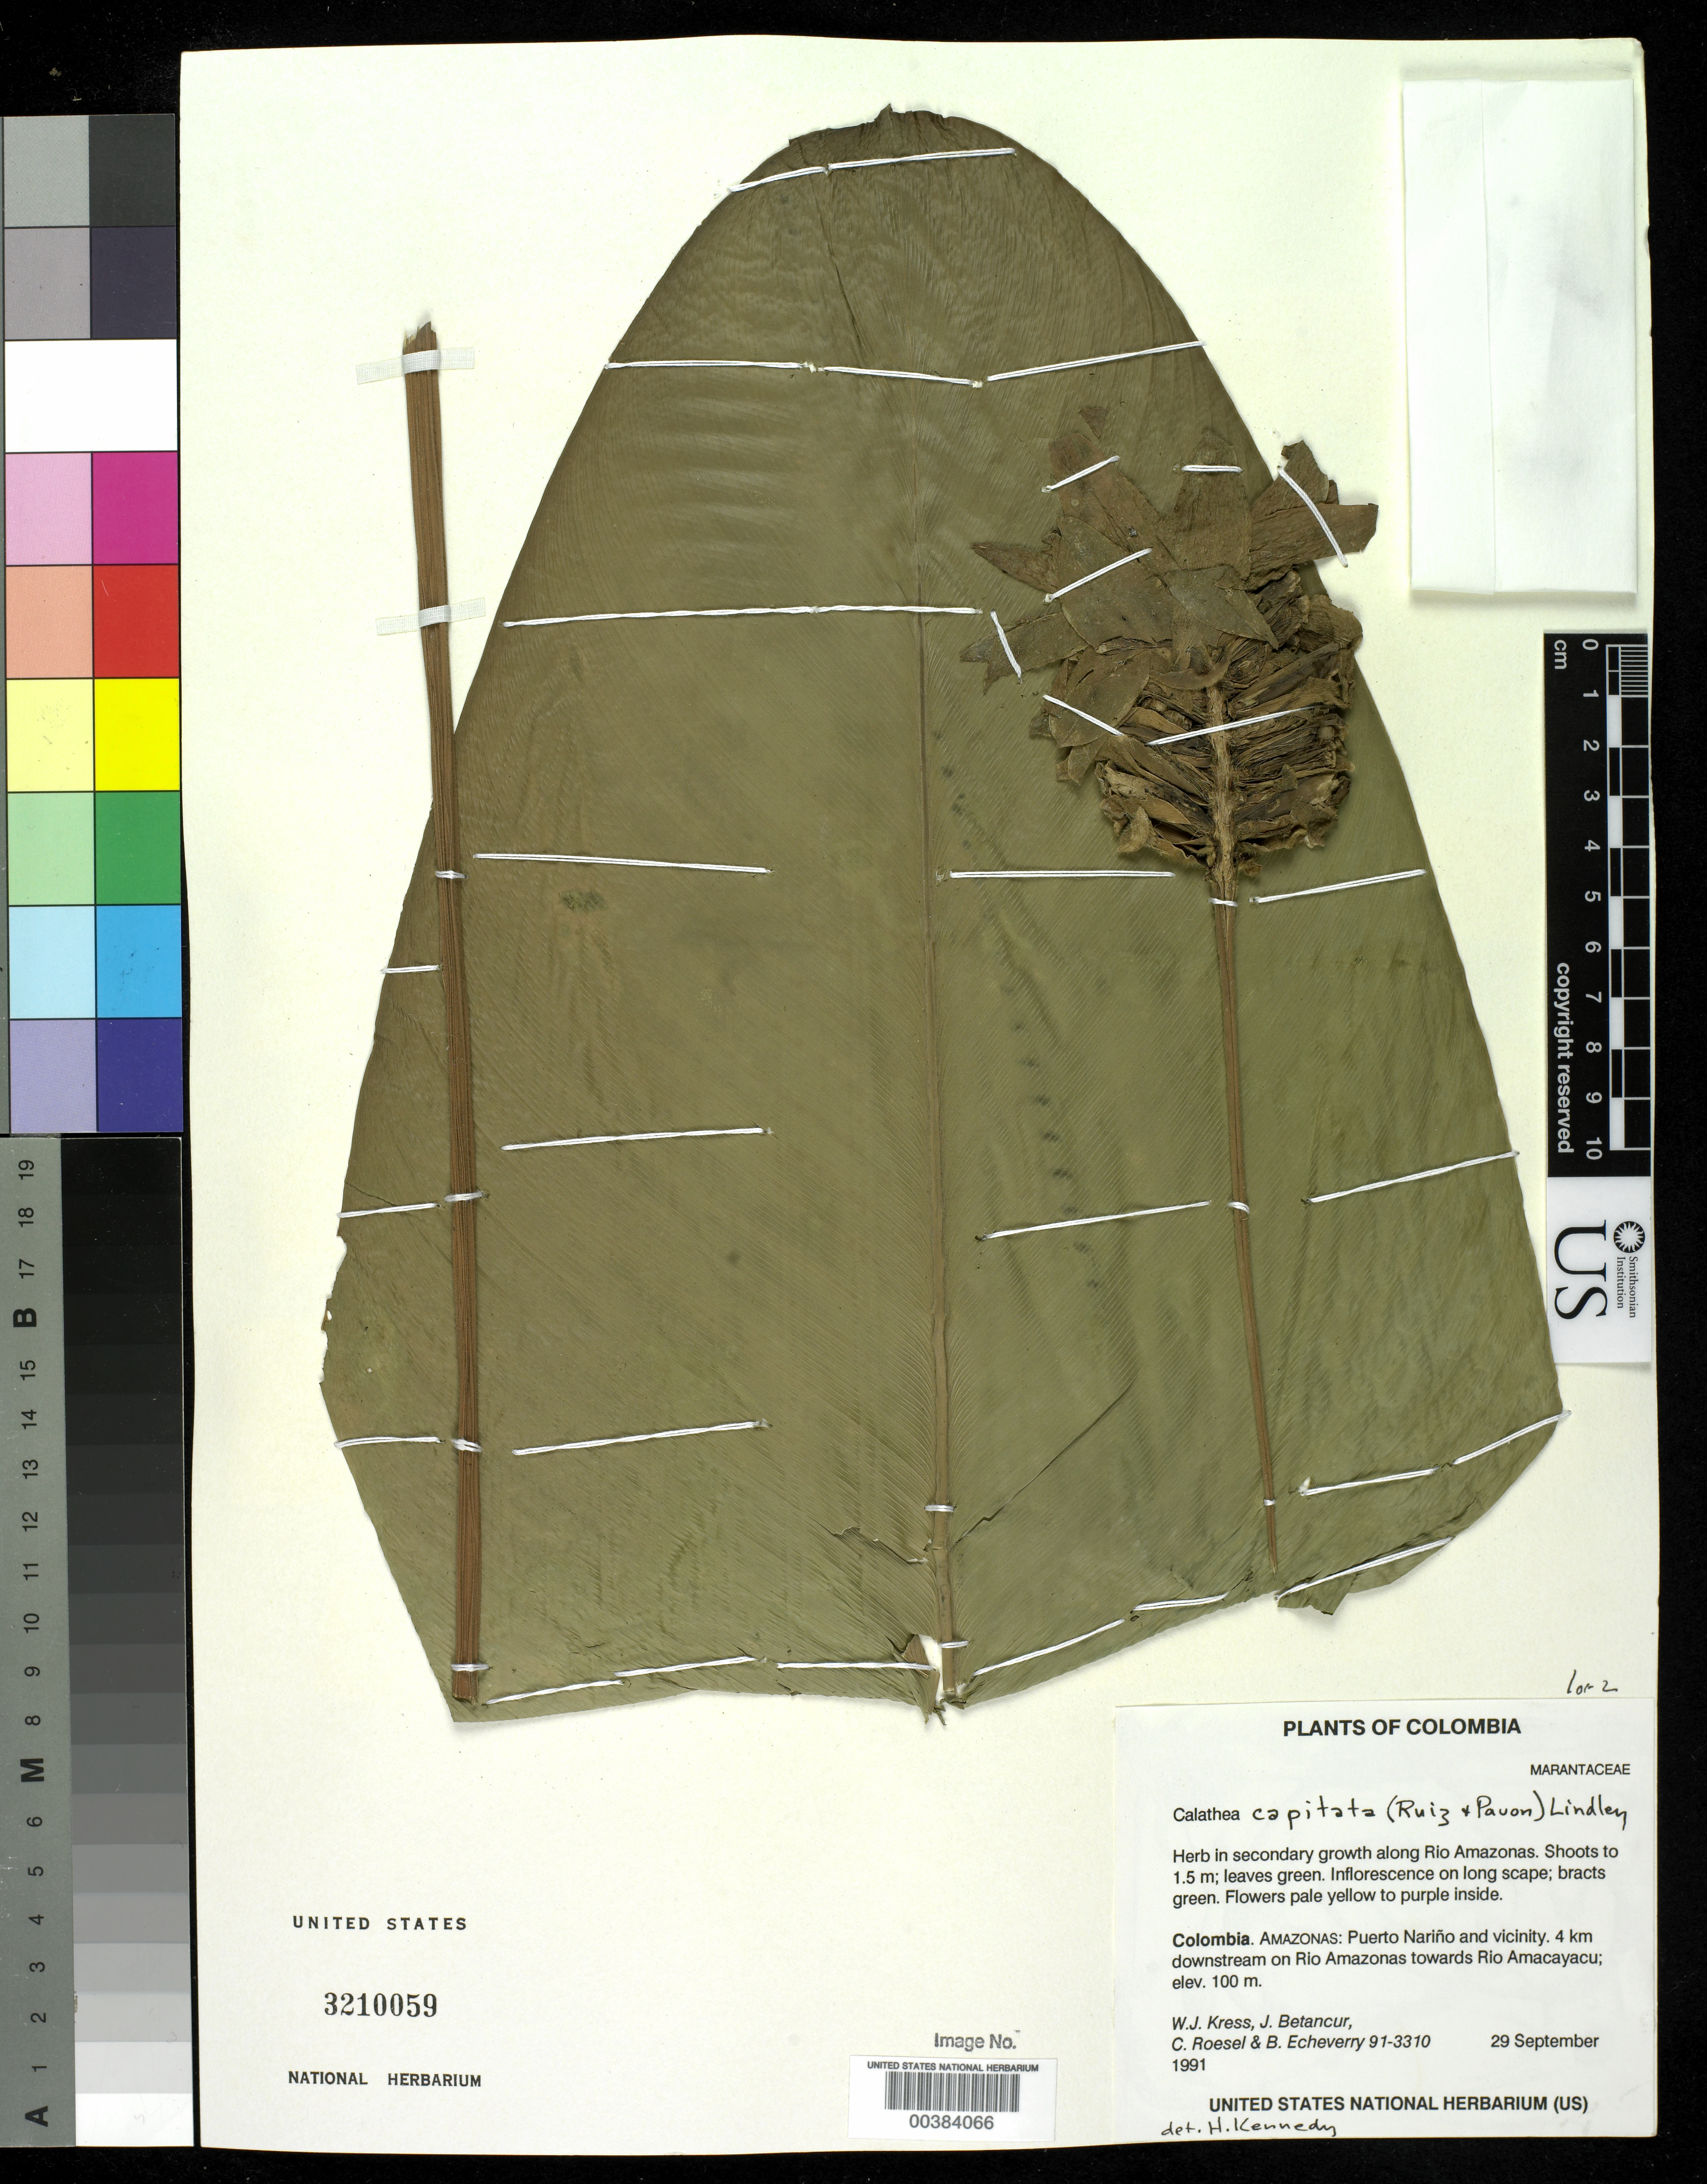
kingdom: Plantae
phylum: Tracheophyta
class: Liliopsida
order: Zingiberales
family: Marantaceae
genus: Goeppertia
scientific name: Goeppertia capitata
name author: (Ruiz & Pav.) Borchs. & S. Suárez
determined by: Strong, Mark T., (BOT), Smithsonian Institution - National Museum of Natural History (UNITED STATES)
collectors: W. J. Kress, J. C. Betancur, C. S. Roesel & B. Echeverry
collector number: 91-3310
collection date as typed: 29 Sep 1991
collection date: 1991-09-29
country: Colombia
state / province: Amazônas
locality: Puerto Narino and vicinity. downstream on Rio Amazonas towards Rio Amaca-Yacu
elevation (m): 100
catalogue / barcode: US 3210059